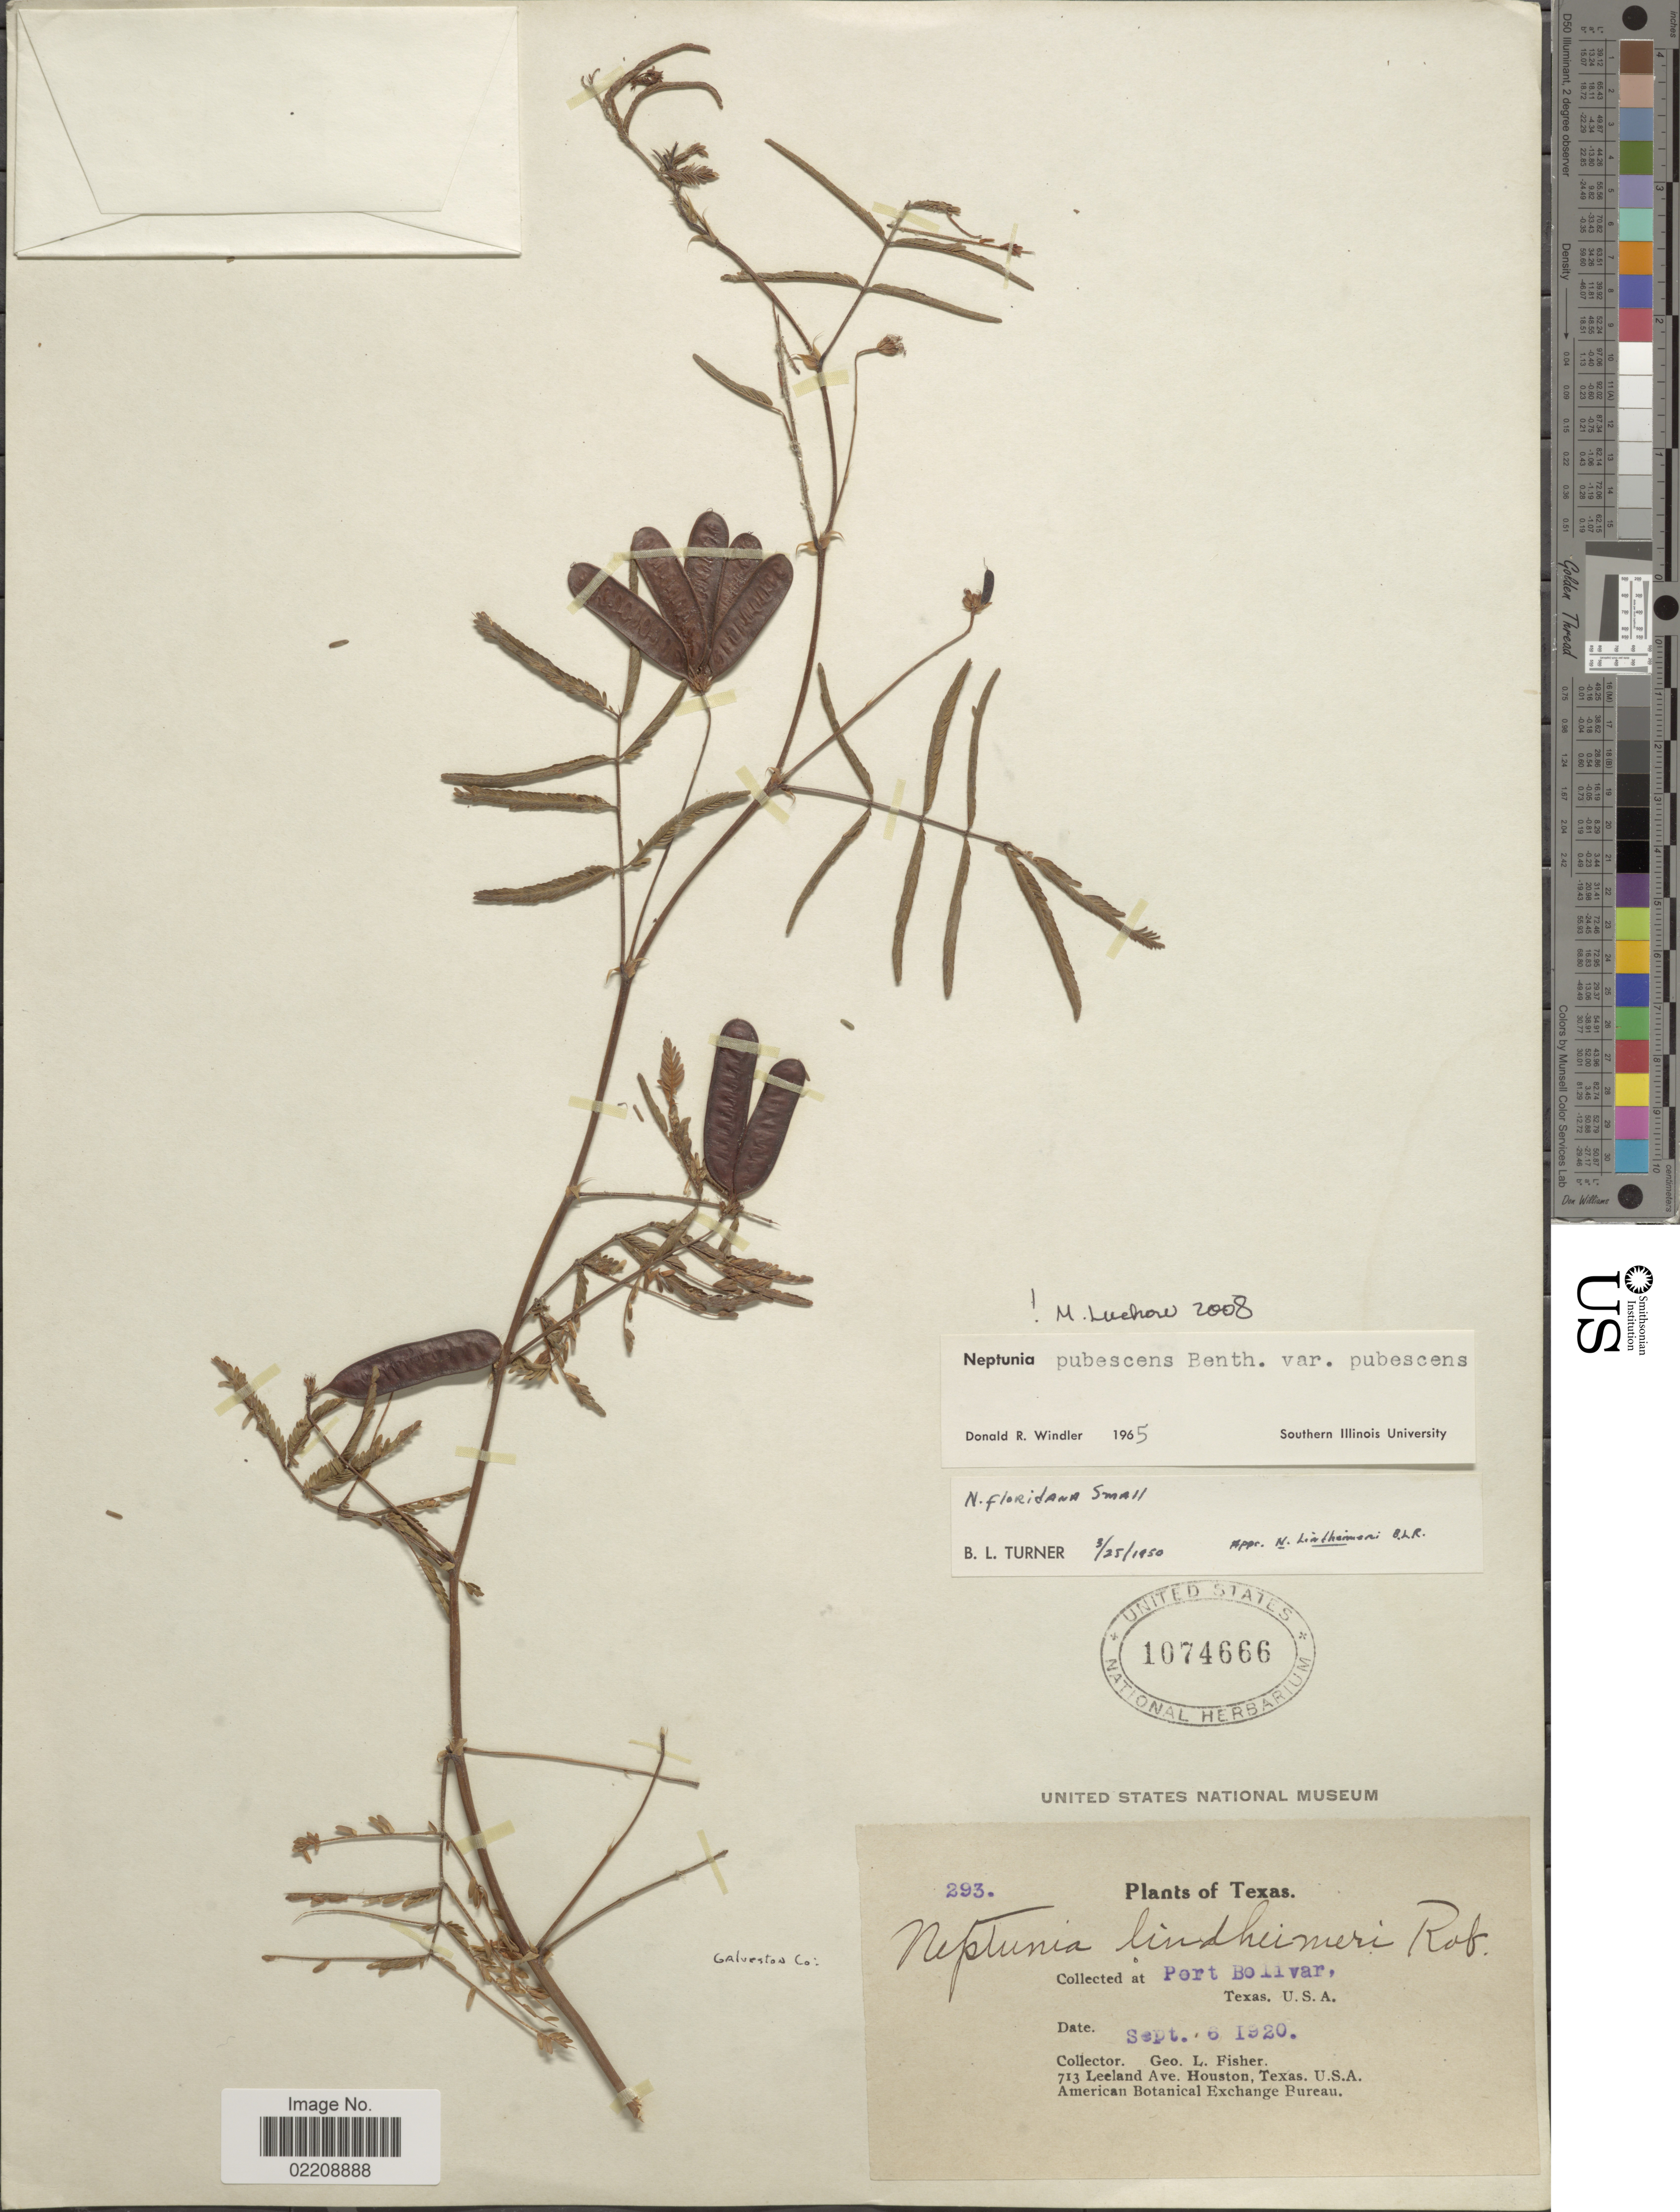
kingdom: Plantae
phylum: Tracheophyta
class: Magnoliopsida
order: Fabales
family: Fabaceae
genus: Neptunia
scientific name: Neptunia pubescens var. pubescens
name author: Benth.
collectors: G. L. Fisher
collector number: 293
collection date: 1920-09-06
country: United States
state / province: Texas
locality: Port Bolivar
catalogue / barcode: US 1074666